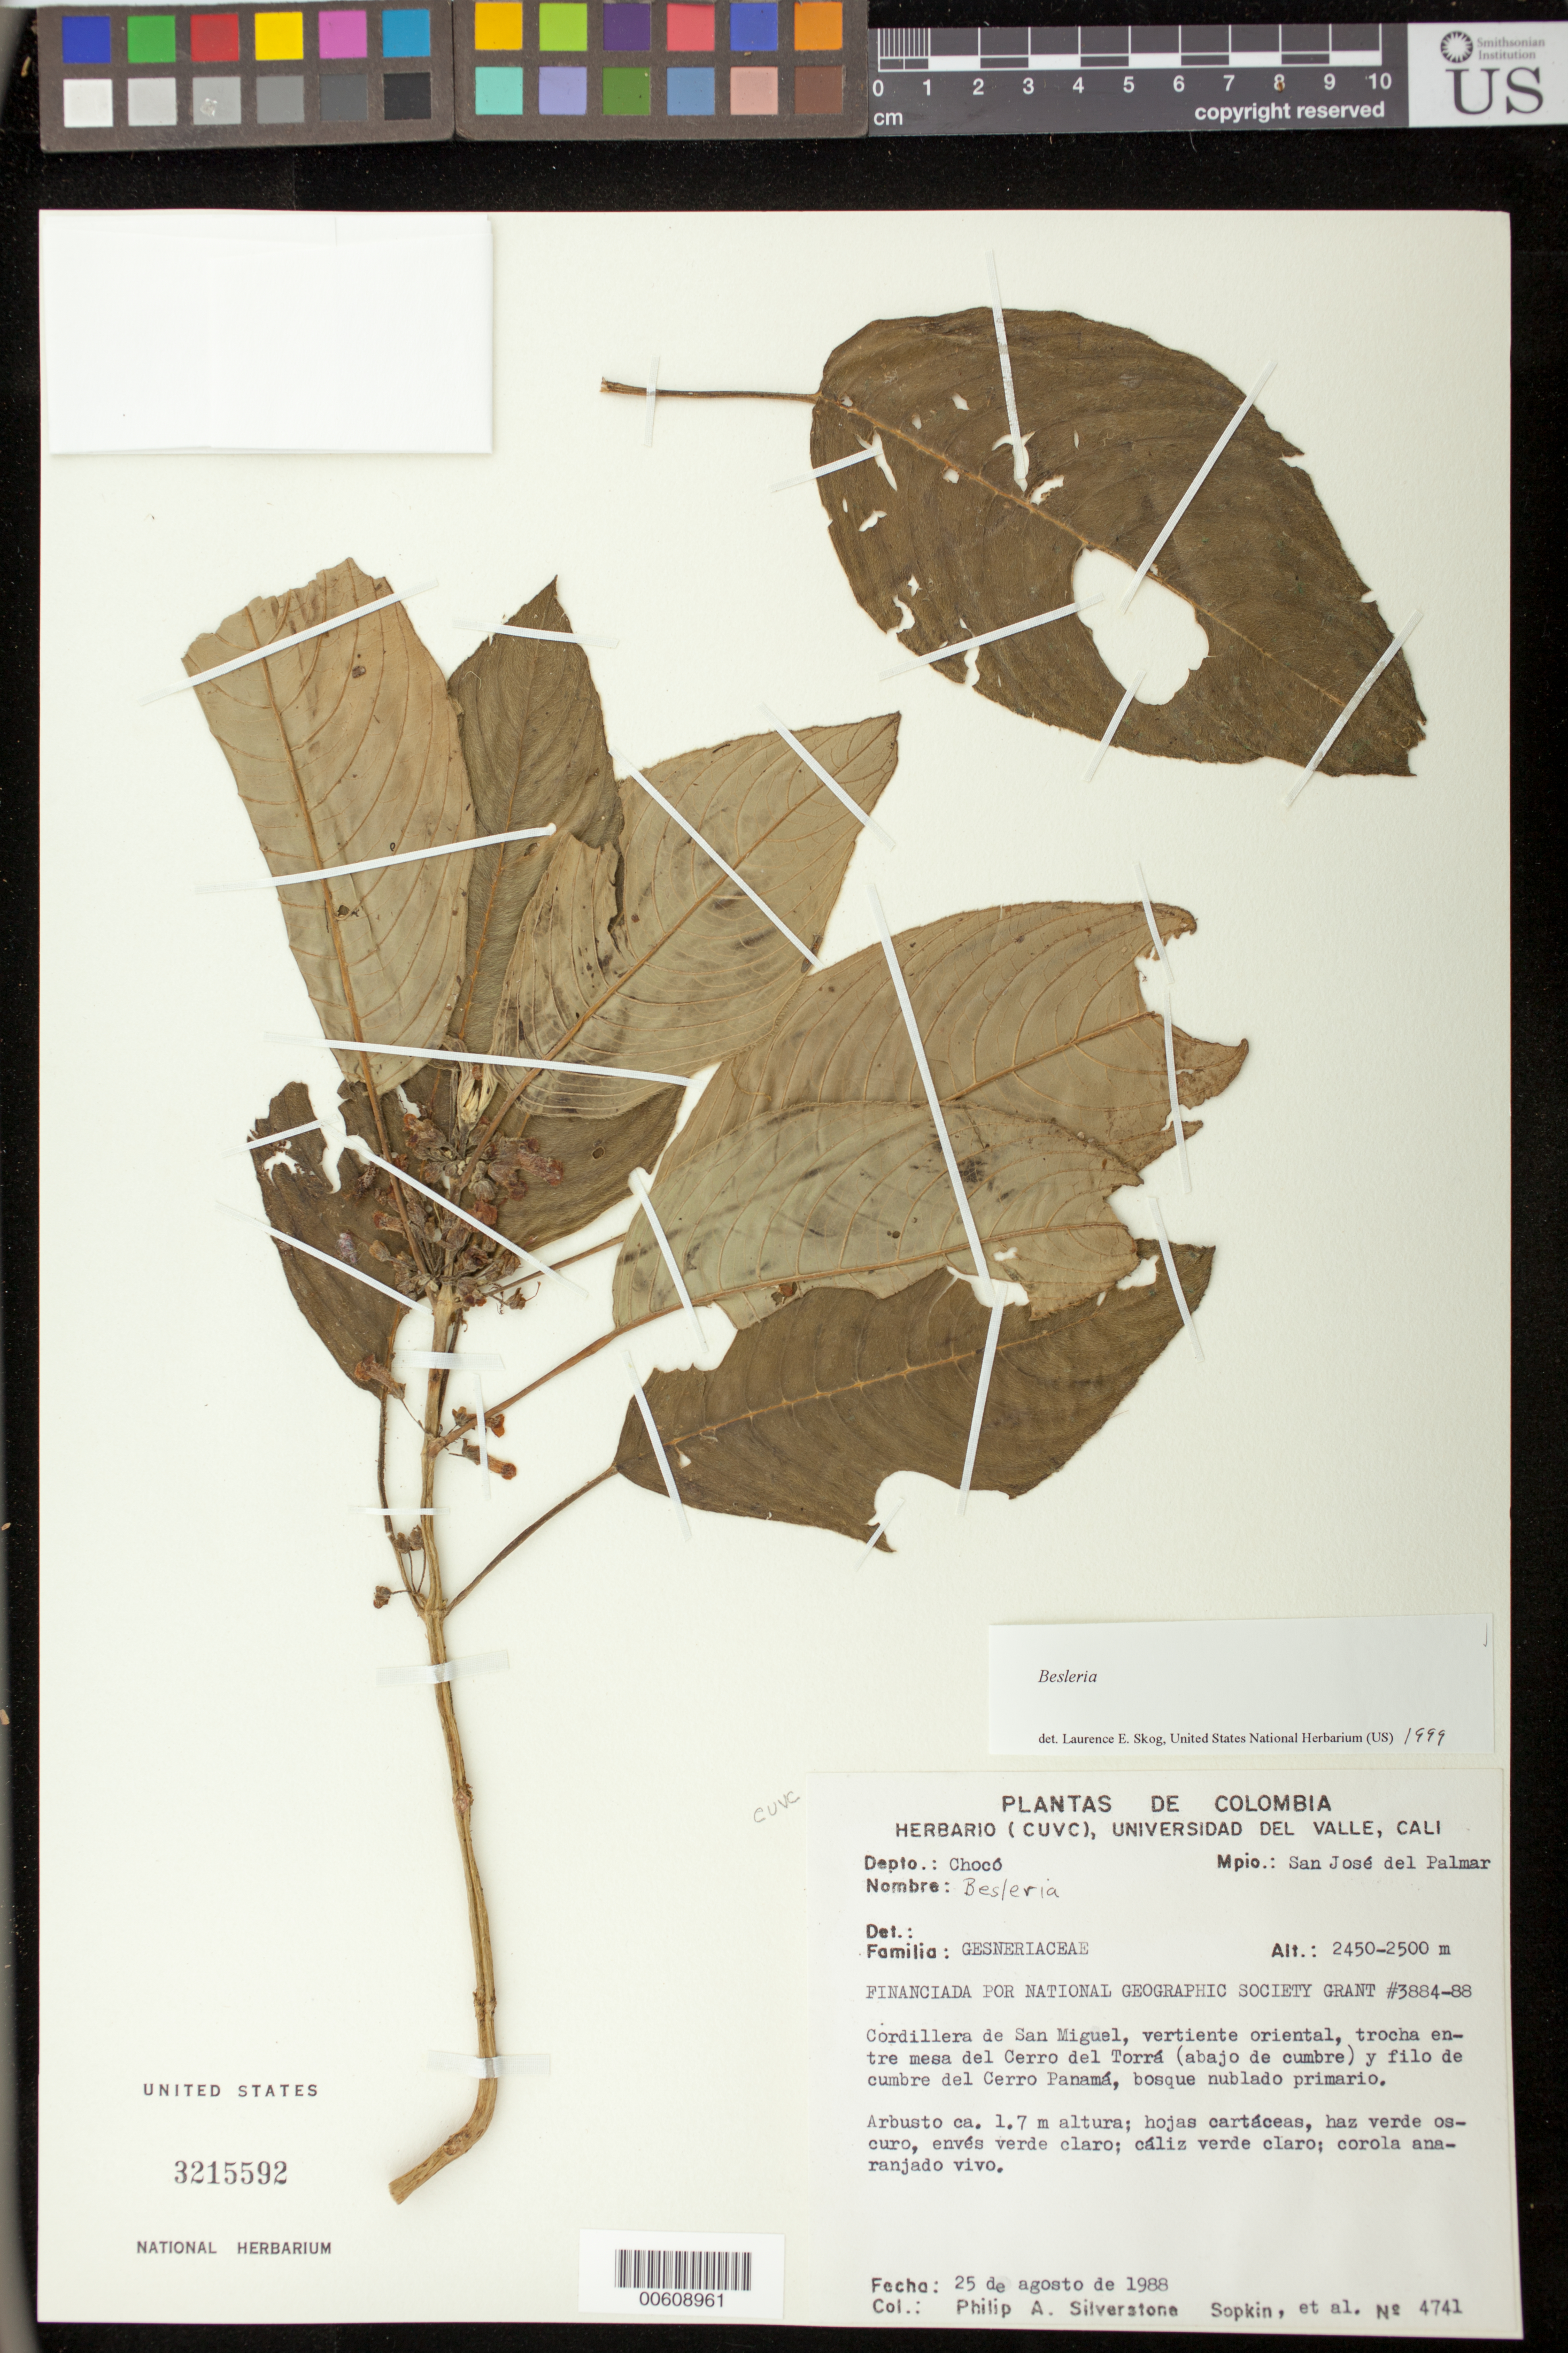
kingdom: Plantae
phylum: Tracheophyta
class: Magnoliopsida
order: Lamiales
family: Gesneriaceae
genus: Besleria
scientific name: Besleria sp.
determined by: Skog, Laurence E.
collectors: P. A. Silverstone-Sopkin & et al.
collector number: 4741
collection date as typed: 25 Aug 1988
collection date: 1988-08-25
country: Colombia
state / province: Chocó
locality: Mpio. San José del Palmar; Cordillera de San Miguel, vertiente oriental, trocha entre mesa del Cerro del Torrá (abajo de cumbre) y filo de cumbre del Cerro Panamá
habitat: Bosque nublado primario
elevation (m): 2450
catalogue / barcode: US 3215592